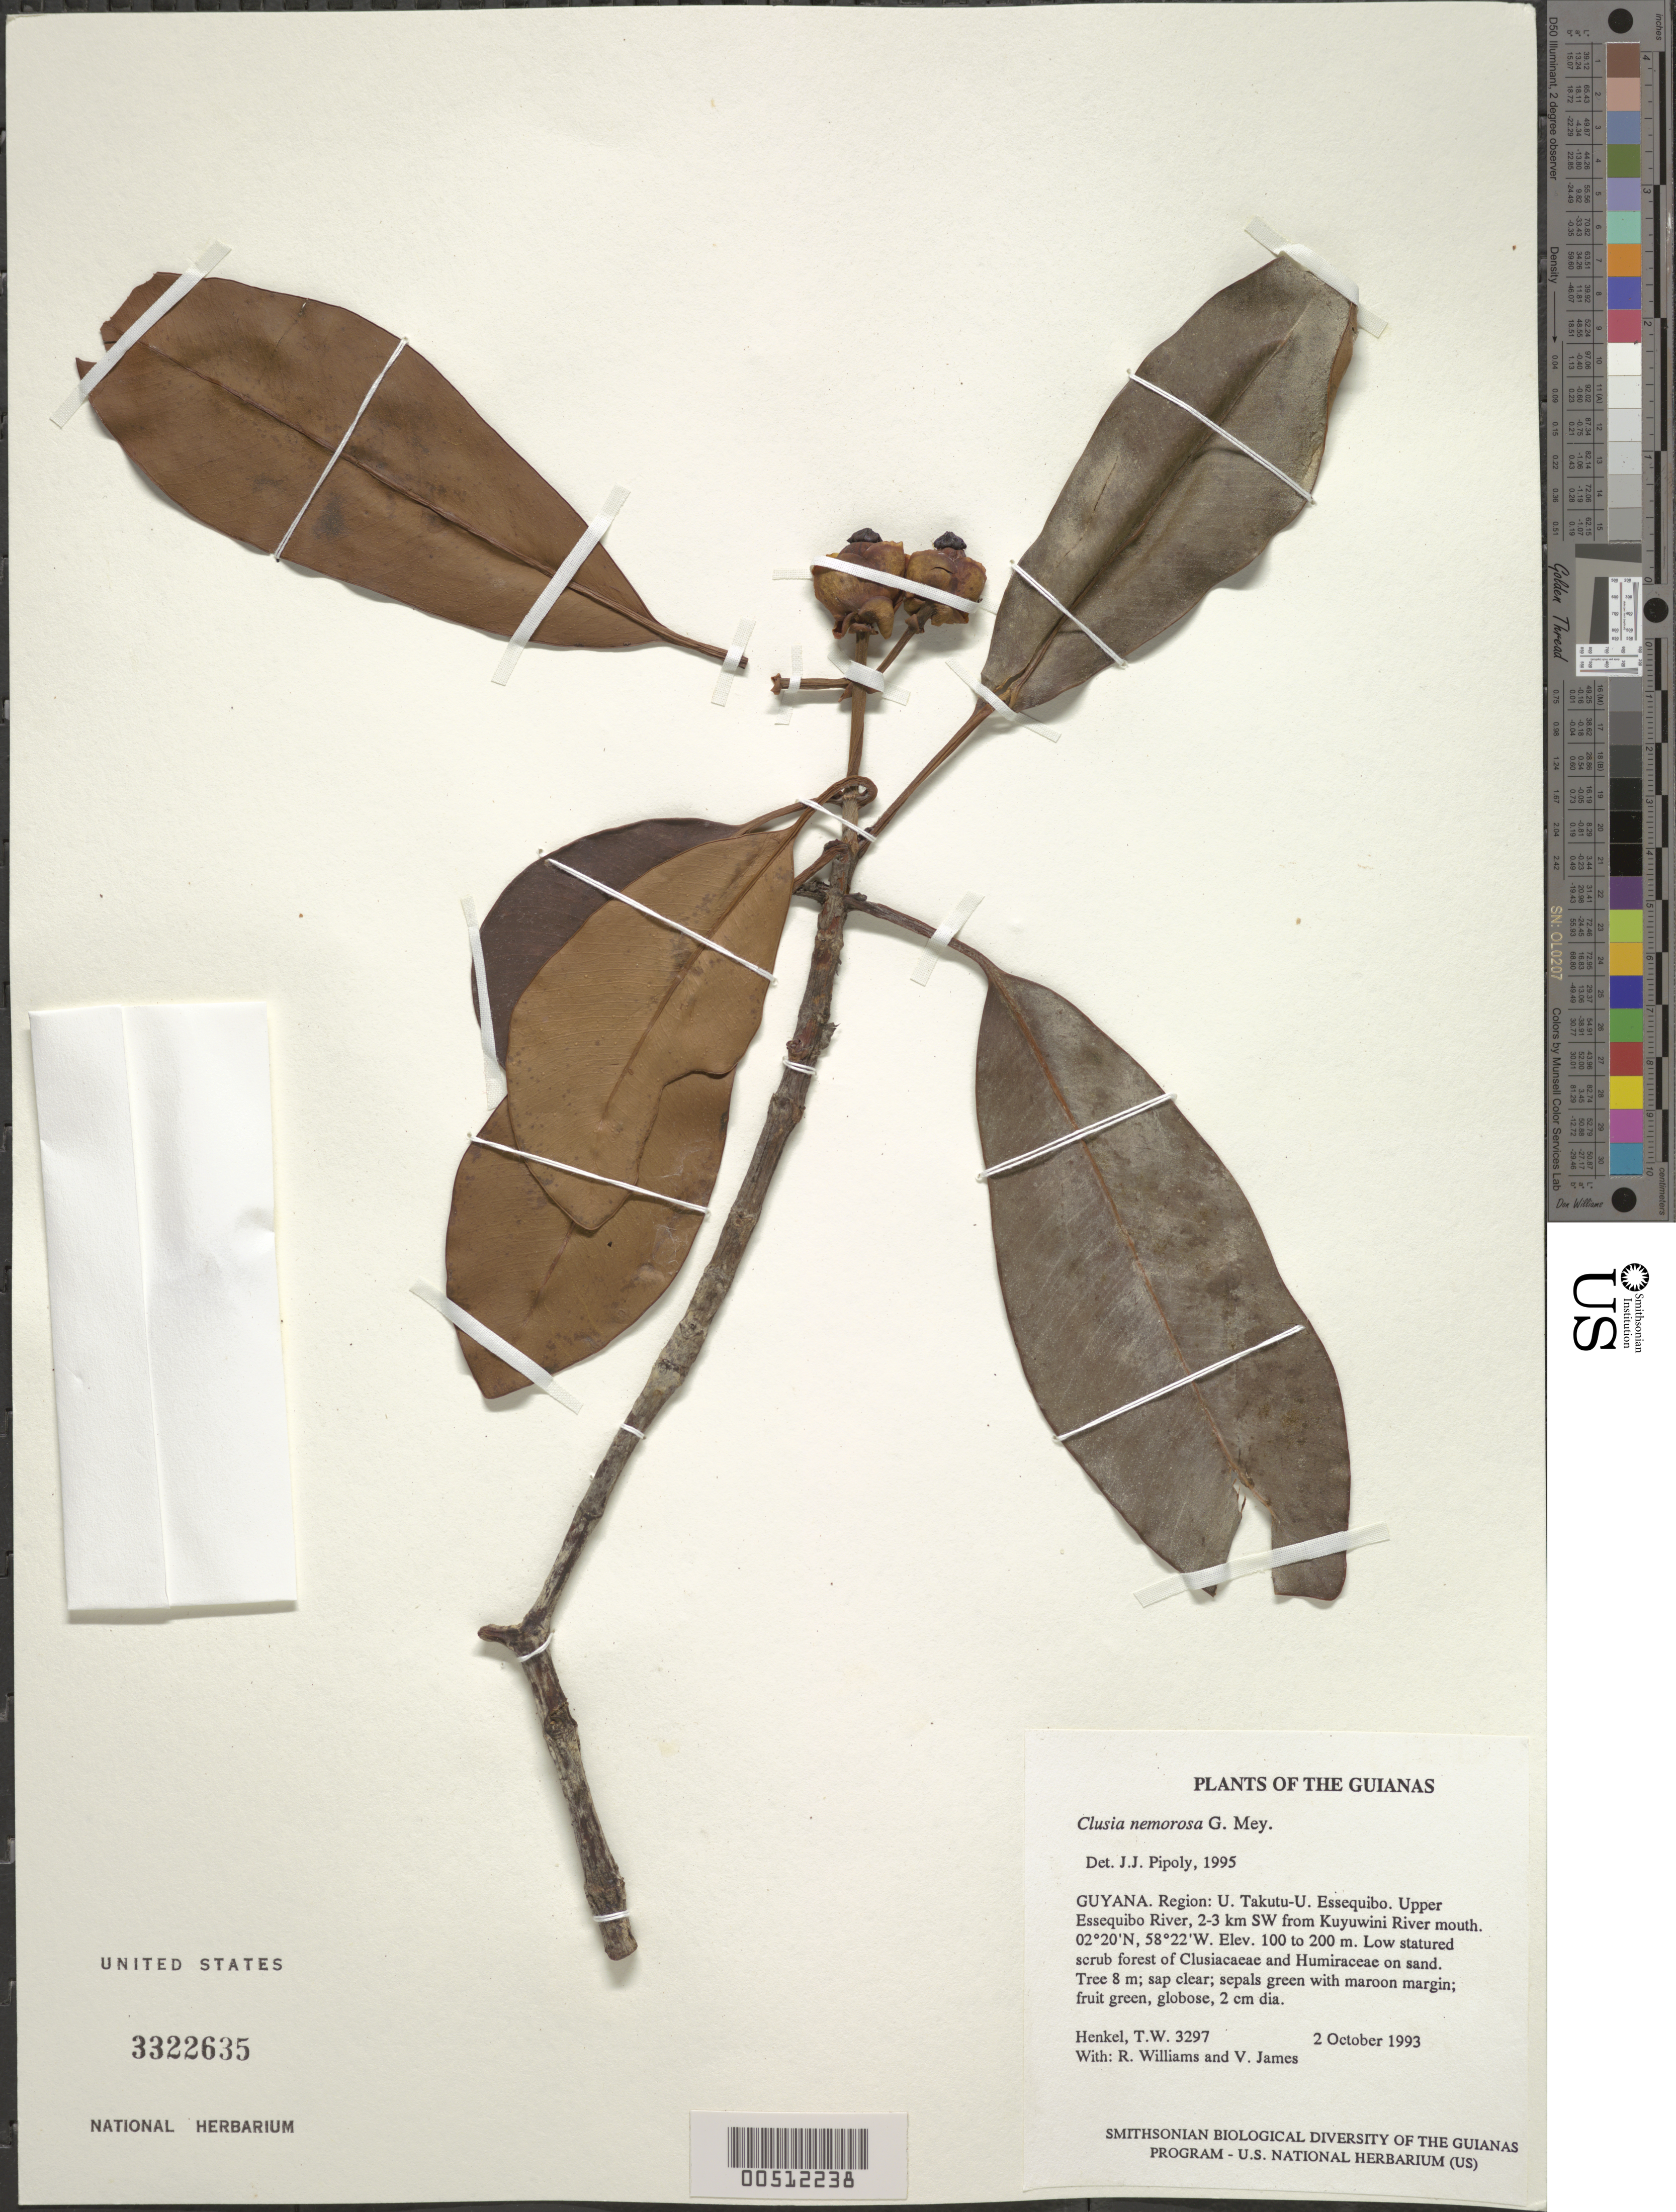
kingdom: Plantae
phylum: Tracheophyta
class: Magnoliopsida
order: Malpighiales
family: Clusiaceae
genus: Clusia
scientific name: Clusia nemorosa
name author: G. Mey.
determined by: Pipoly, J. J., III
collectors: T. Henkel, R. Williams & V. James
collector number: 3297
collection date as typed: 2 October 1993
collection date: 1993-10-02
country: Guyana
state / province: U. Takutu-U. Essequibo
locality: Upper Essequibo River, 2-3 km SW from Kuyuwini River mouth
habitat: Low statured scrub forest of Clusiacaeae and Humiraceae on sand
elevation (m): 100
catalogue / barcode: US 3322635